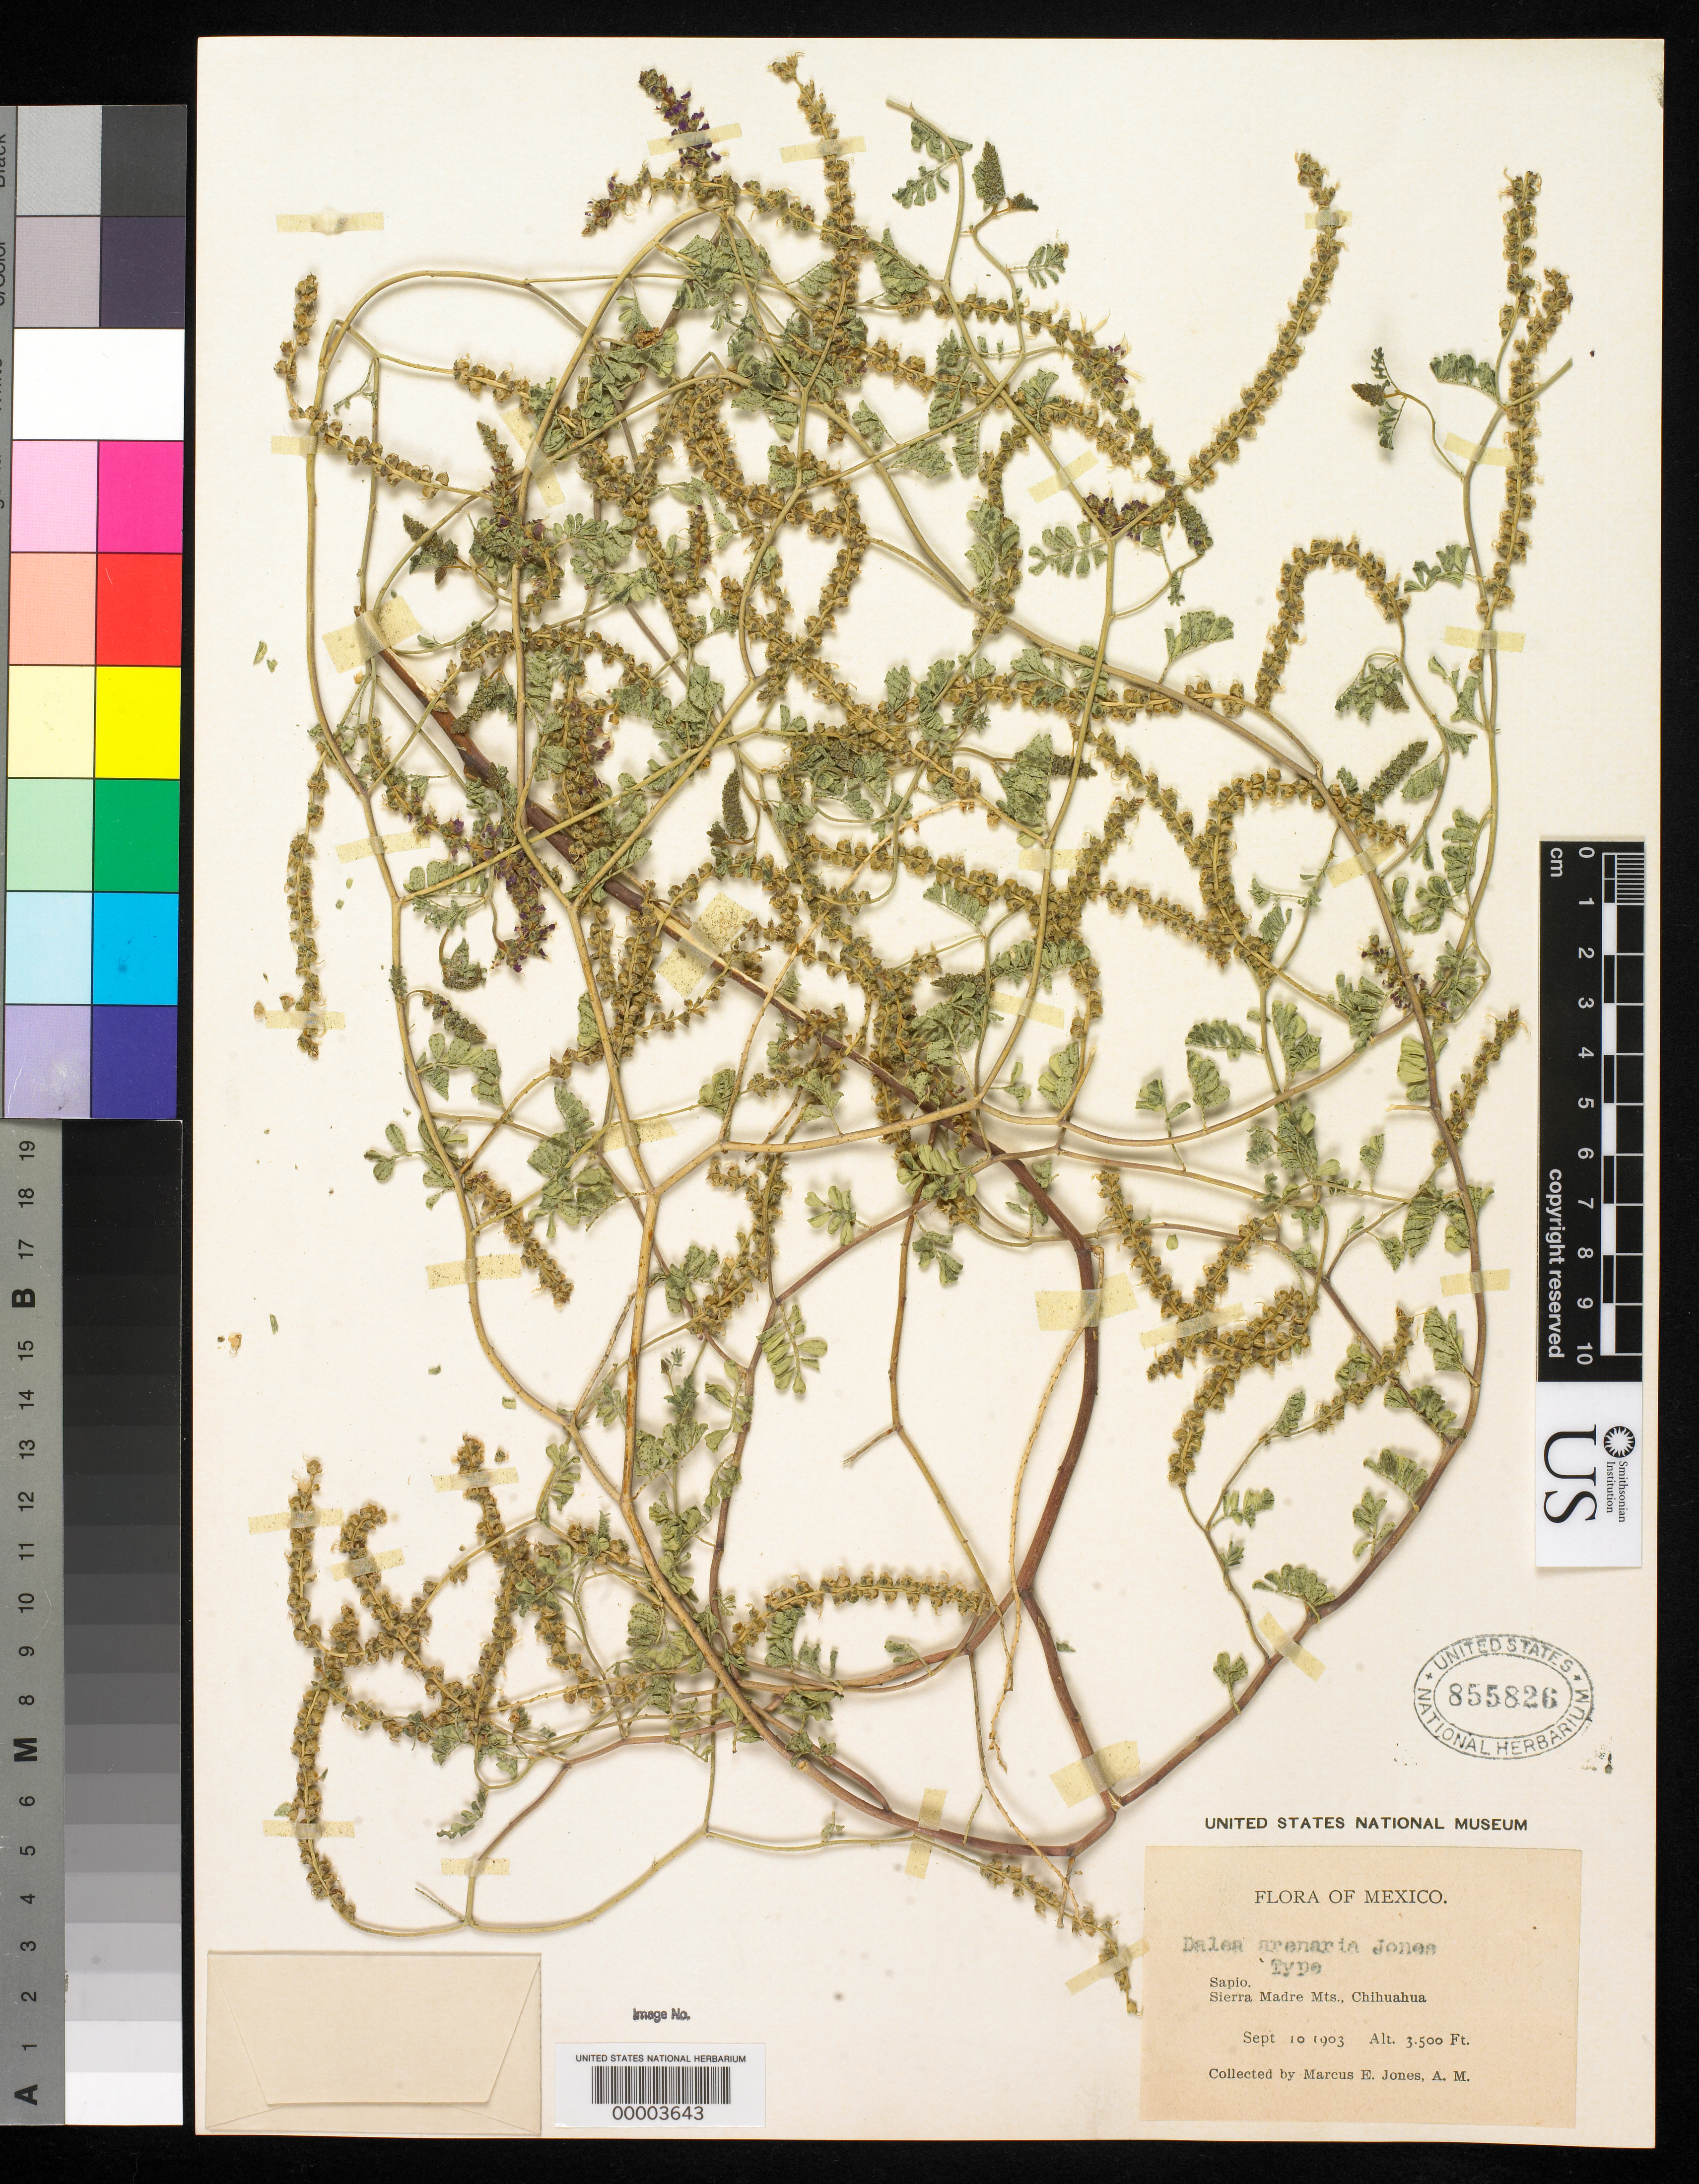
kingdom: Plantae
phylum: Tracheophyta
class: Magnoliopsida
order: Fabales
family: Fabaceae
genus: Dalea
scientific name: Dalea arenaria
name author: M.E. Jones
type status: Isosyntype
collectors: M. E. Jones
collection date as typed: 10 Sep 1903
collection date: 1903-09-10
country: Mexico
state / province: Chihuahua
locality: Sapio, Sierra Madre Mountains.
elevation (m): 1067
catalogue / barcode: US 855826